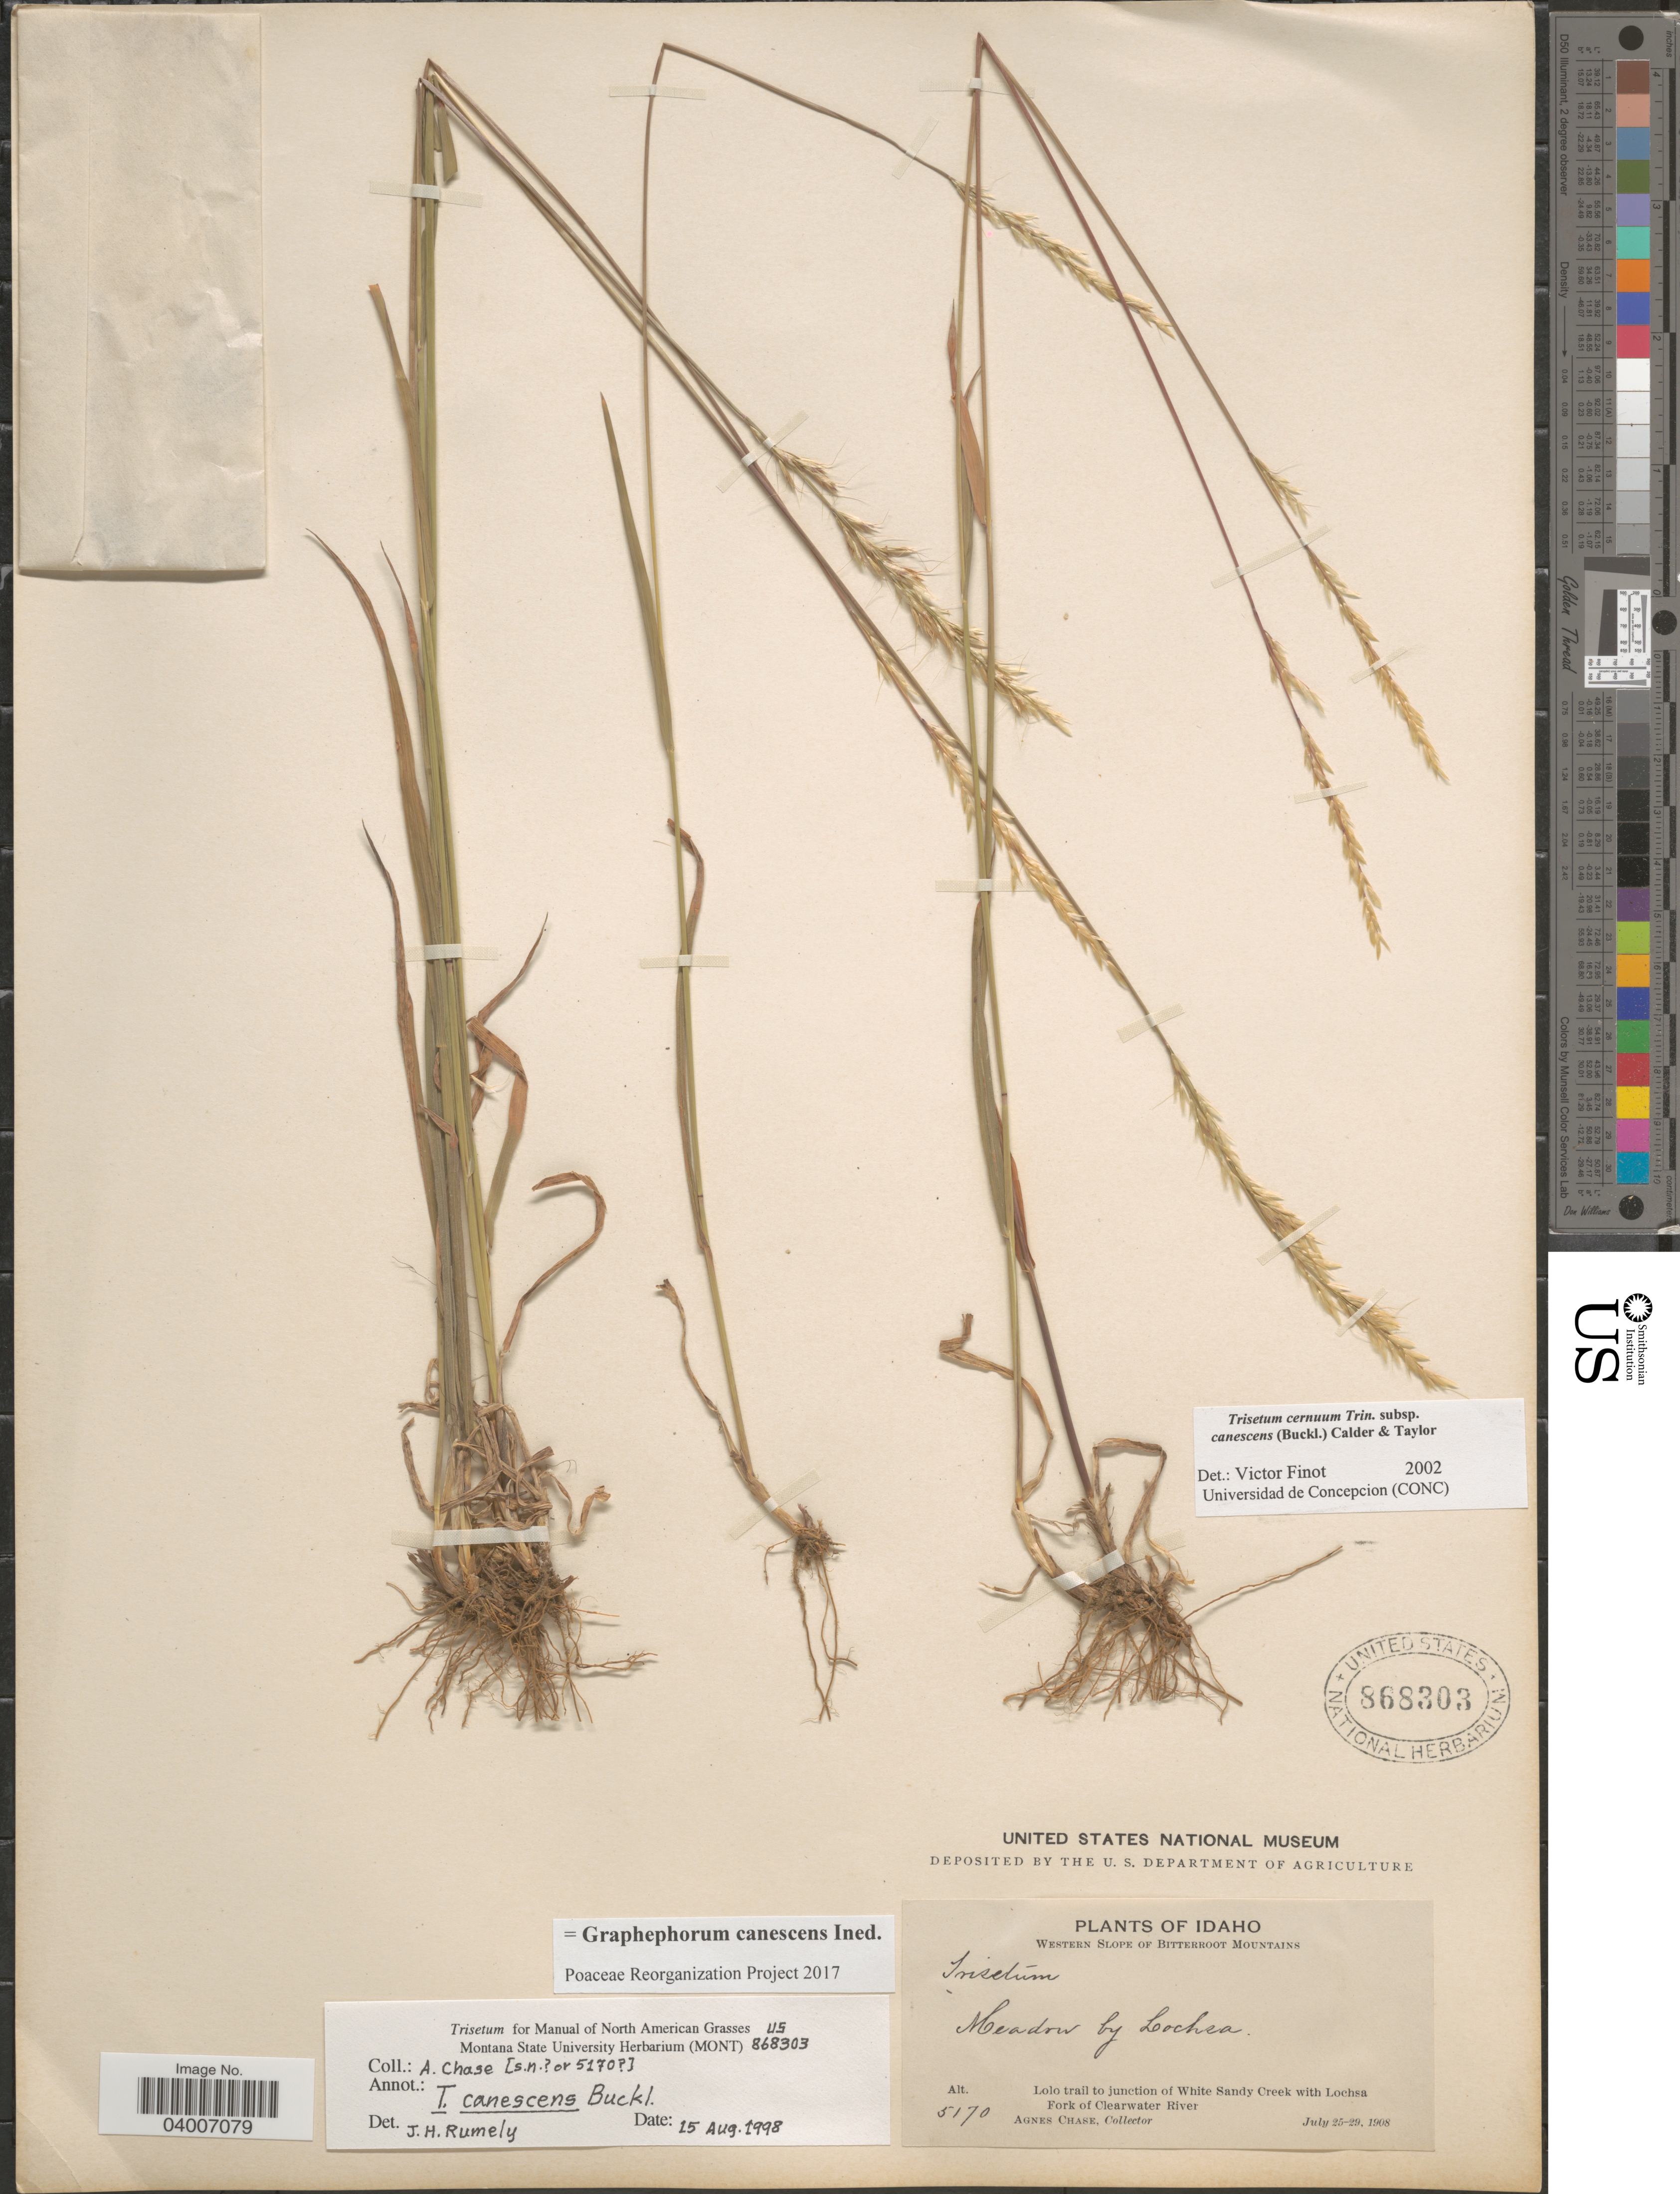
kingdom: Plantae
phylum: Tracheophyta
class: Liliopsida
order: Poales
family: Poaceae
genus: Graphephorum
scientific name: Graphephorum canescens ined.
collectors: A. Chase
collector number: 5170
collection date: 1908-07-25/1908-07-29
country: United States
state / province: Idaho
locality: Western Slope of Bitterroot Mountains. Meadow by Lochsa. Lolo trail to junction of White Sandy Creek with Lochsa Fork of Clearwater River.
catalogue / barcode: US 868303